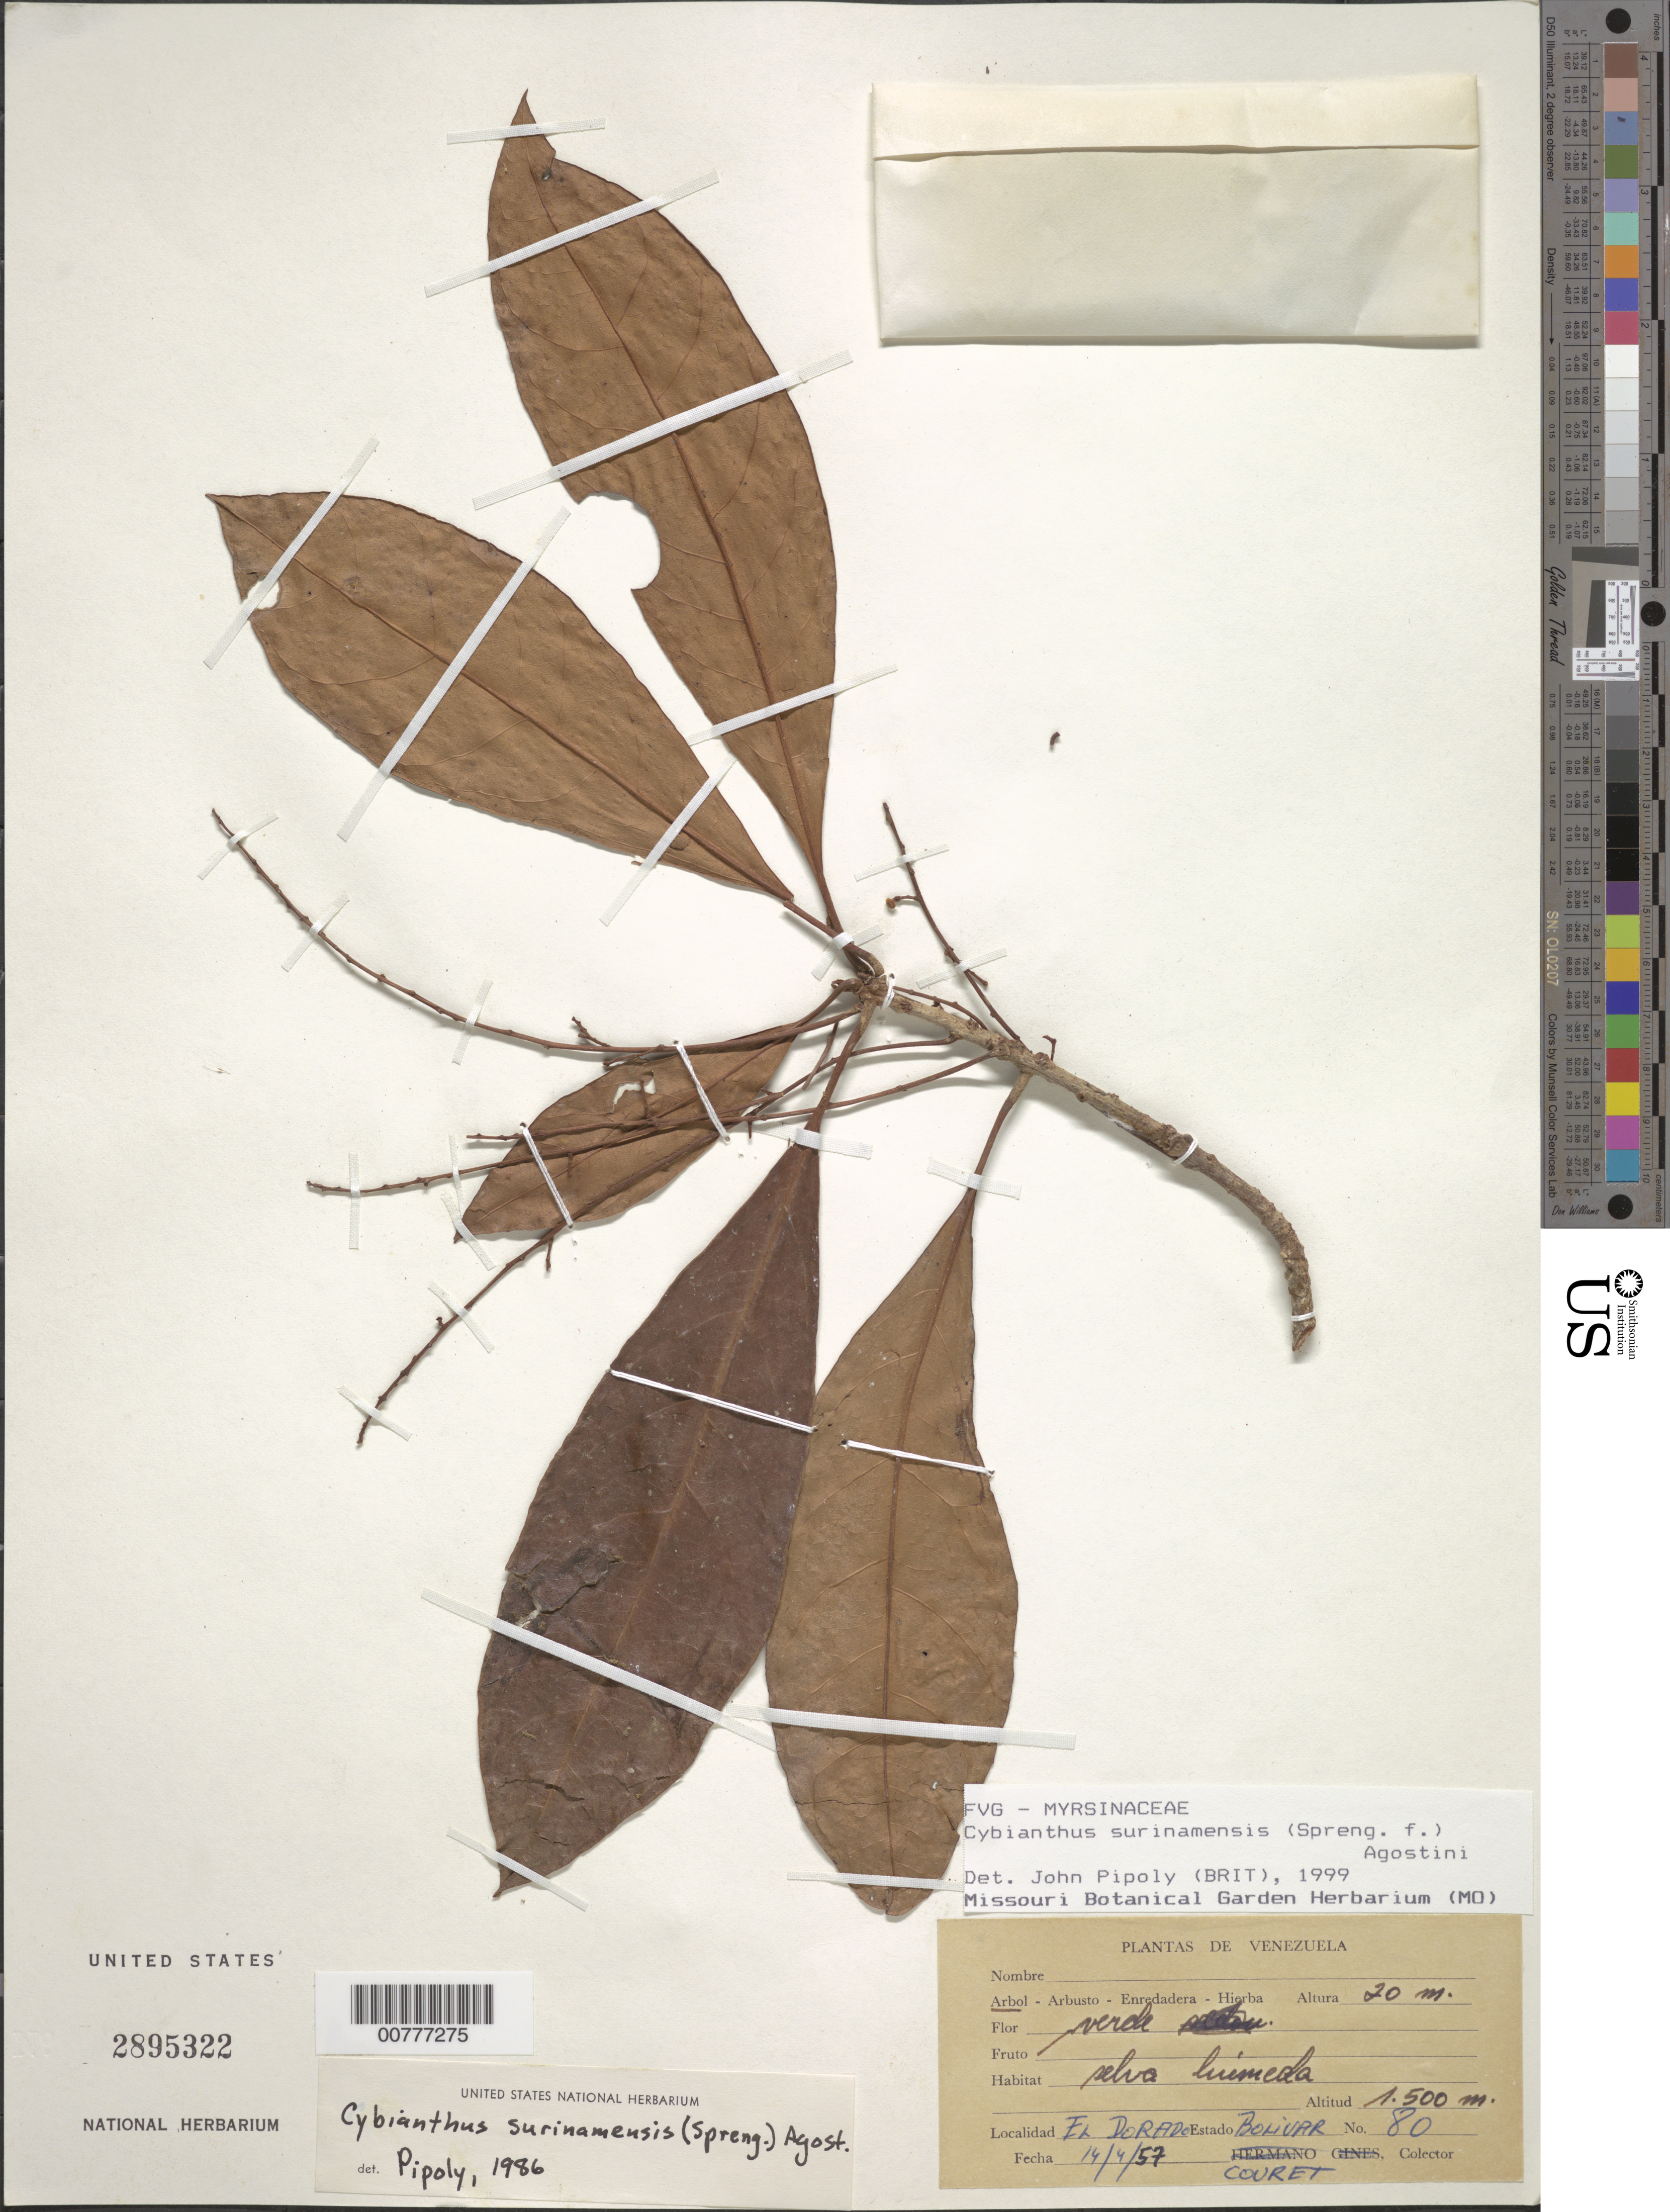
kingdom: Plantae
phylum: Tracheophyta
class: Magnoliopsida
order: Ericales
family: Primulaceae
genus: Cybianthus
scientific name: Cybianthus surinamensis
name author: (Spreng.) G. Agostini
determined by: Pipoly, J. J., III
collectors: -. Couret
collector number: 80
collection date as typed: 14-Apr-57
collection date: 1957-04-14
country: Venezuela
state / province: Bolívar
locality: El Dorado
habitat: Wet forest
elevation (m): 1500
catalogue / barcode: US 2895322